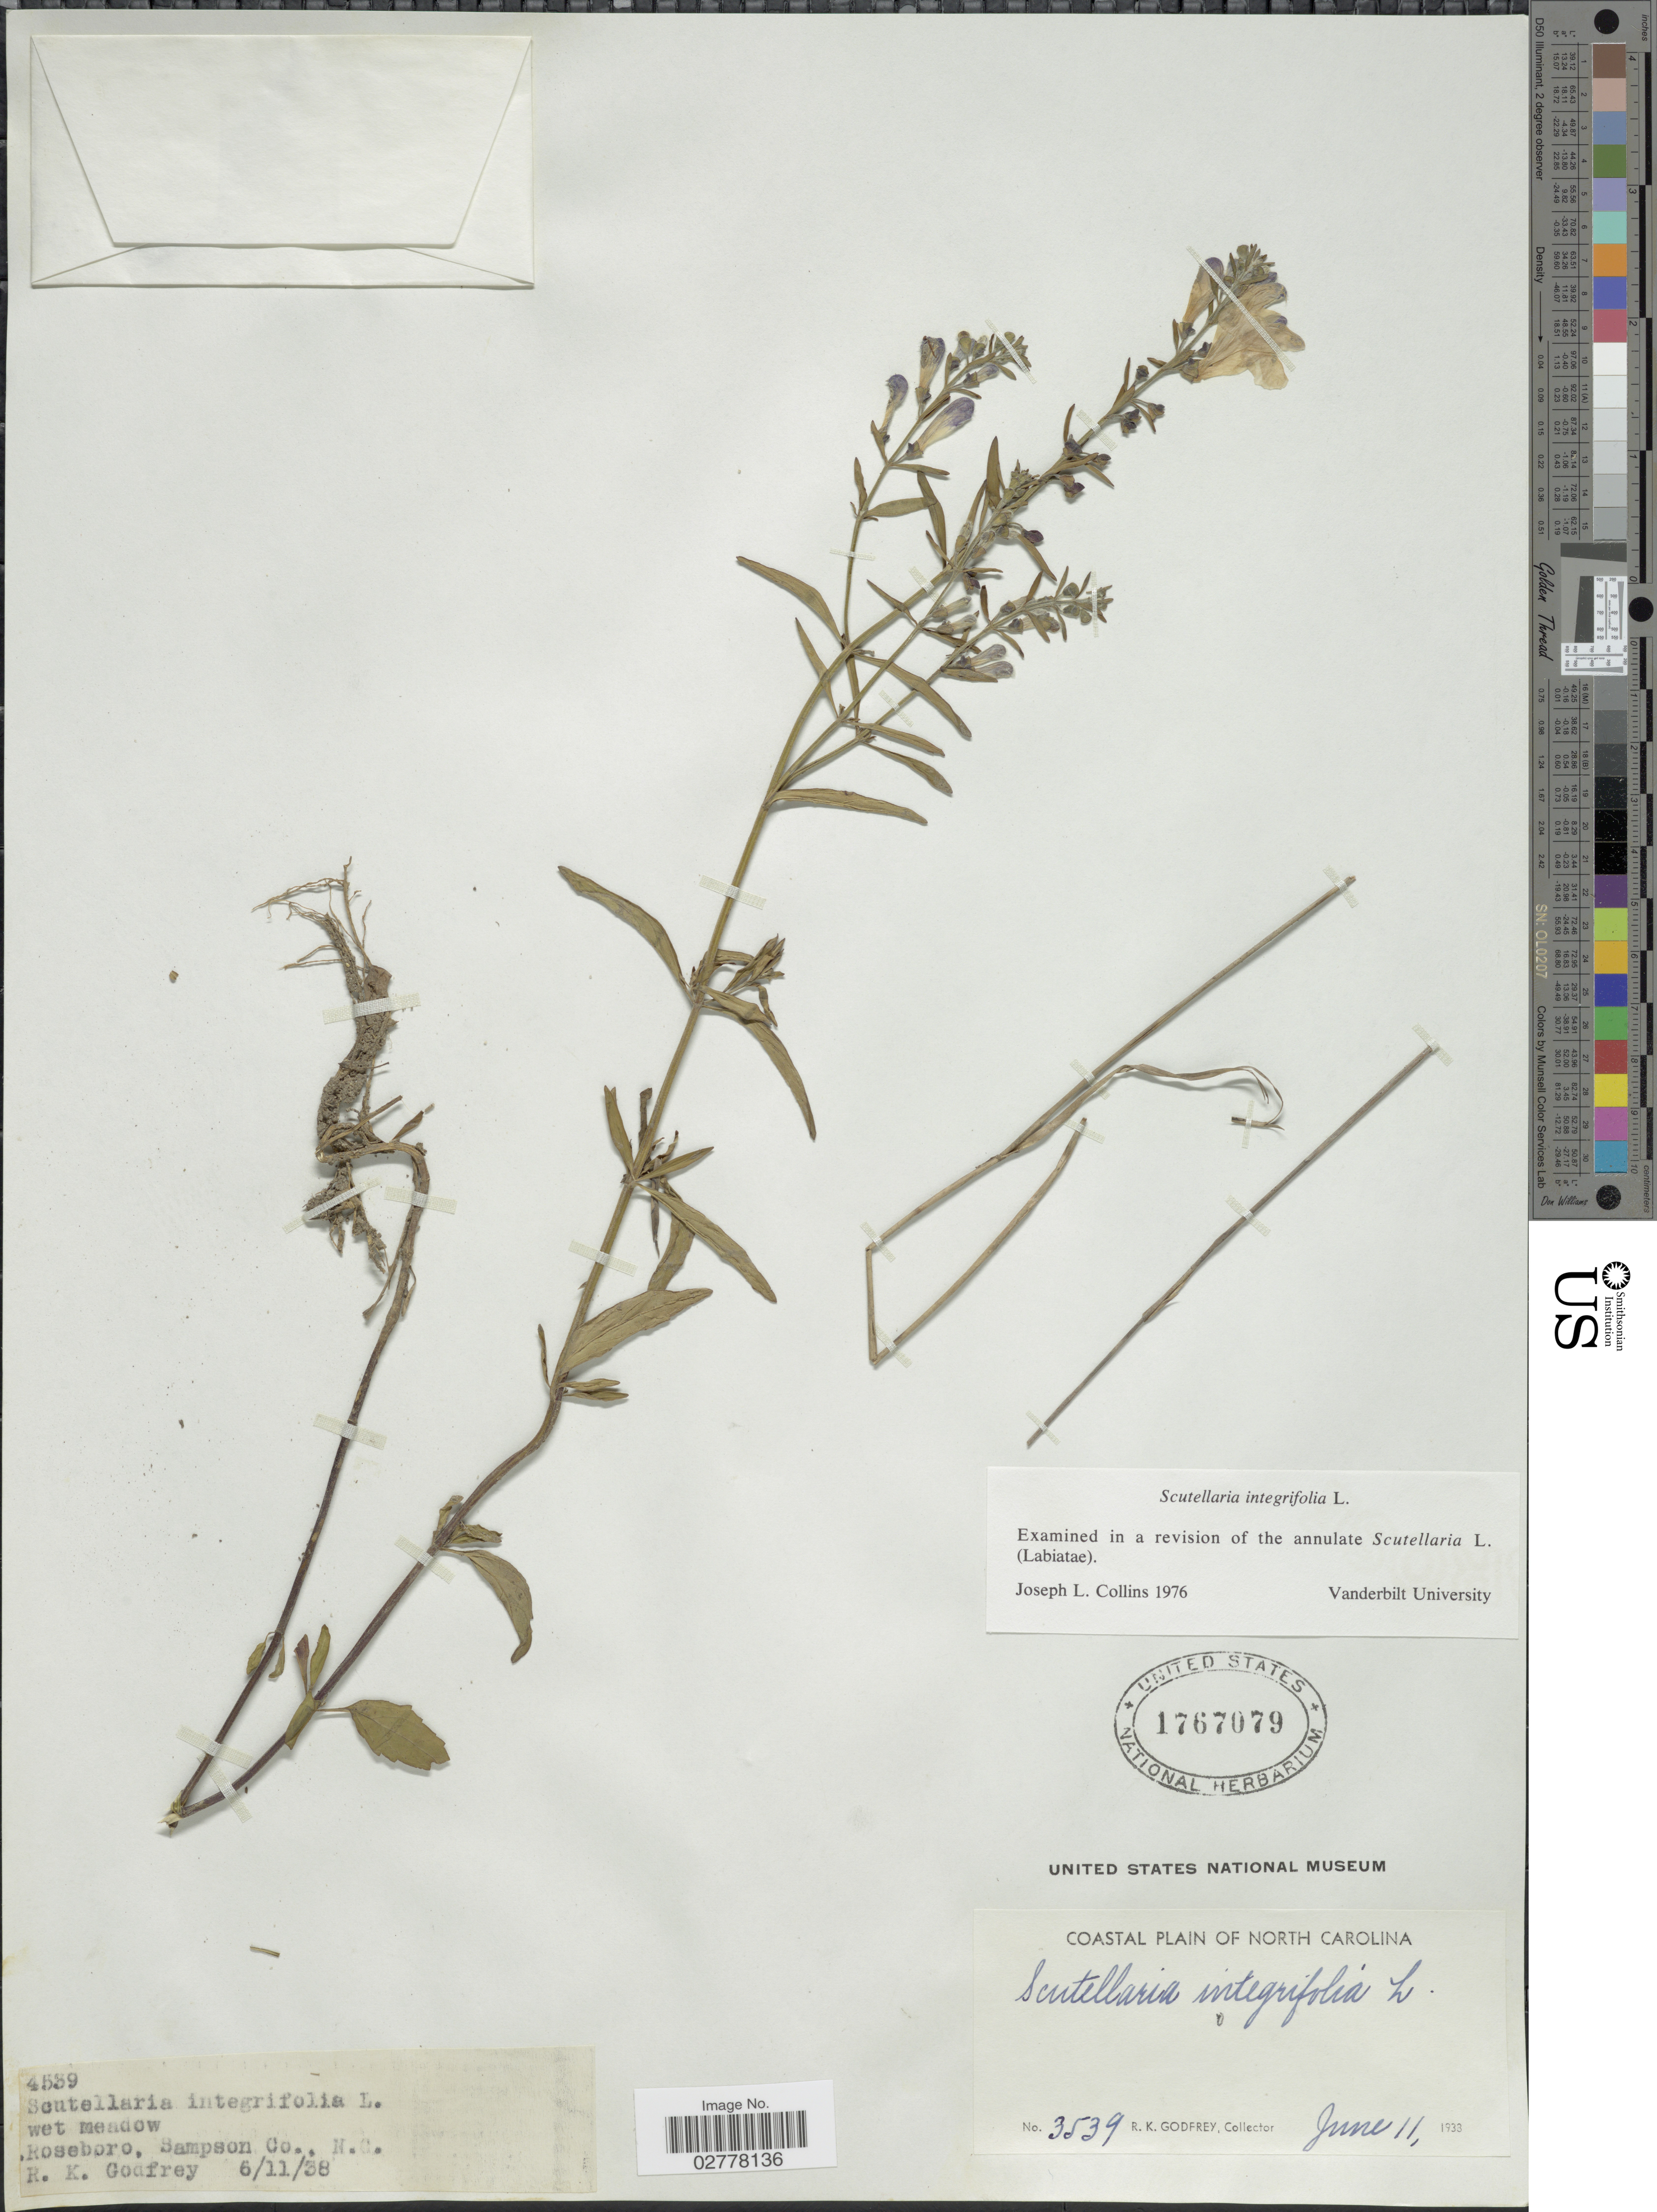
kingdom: Plantae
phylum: Tracheophyta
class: Magnoliopsida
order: Lamiales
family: Lamiaceae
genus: Scutellaria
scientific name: Scutellaria integrifolia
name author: L.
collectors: R. K. Godfrey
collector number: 3539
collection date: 1938-06-11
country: United States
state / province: North Carolina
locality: Coastal Plain of North Carolina. Roseboro, Sampson Co.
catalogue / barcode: US 1767079